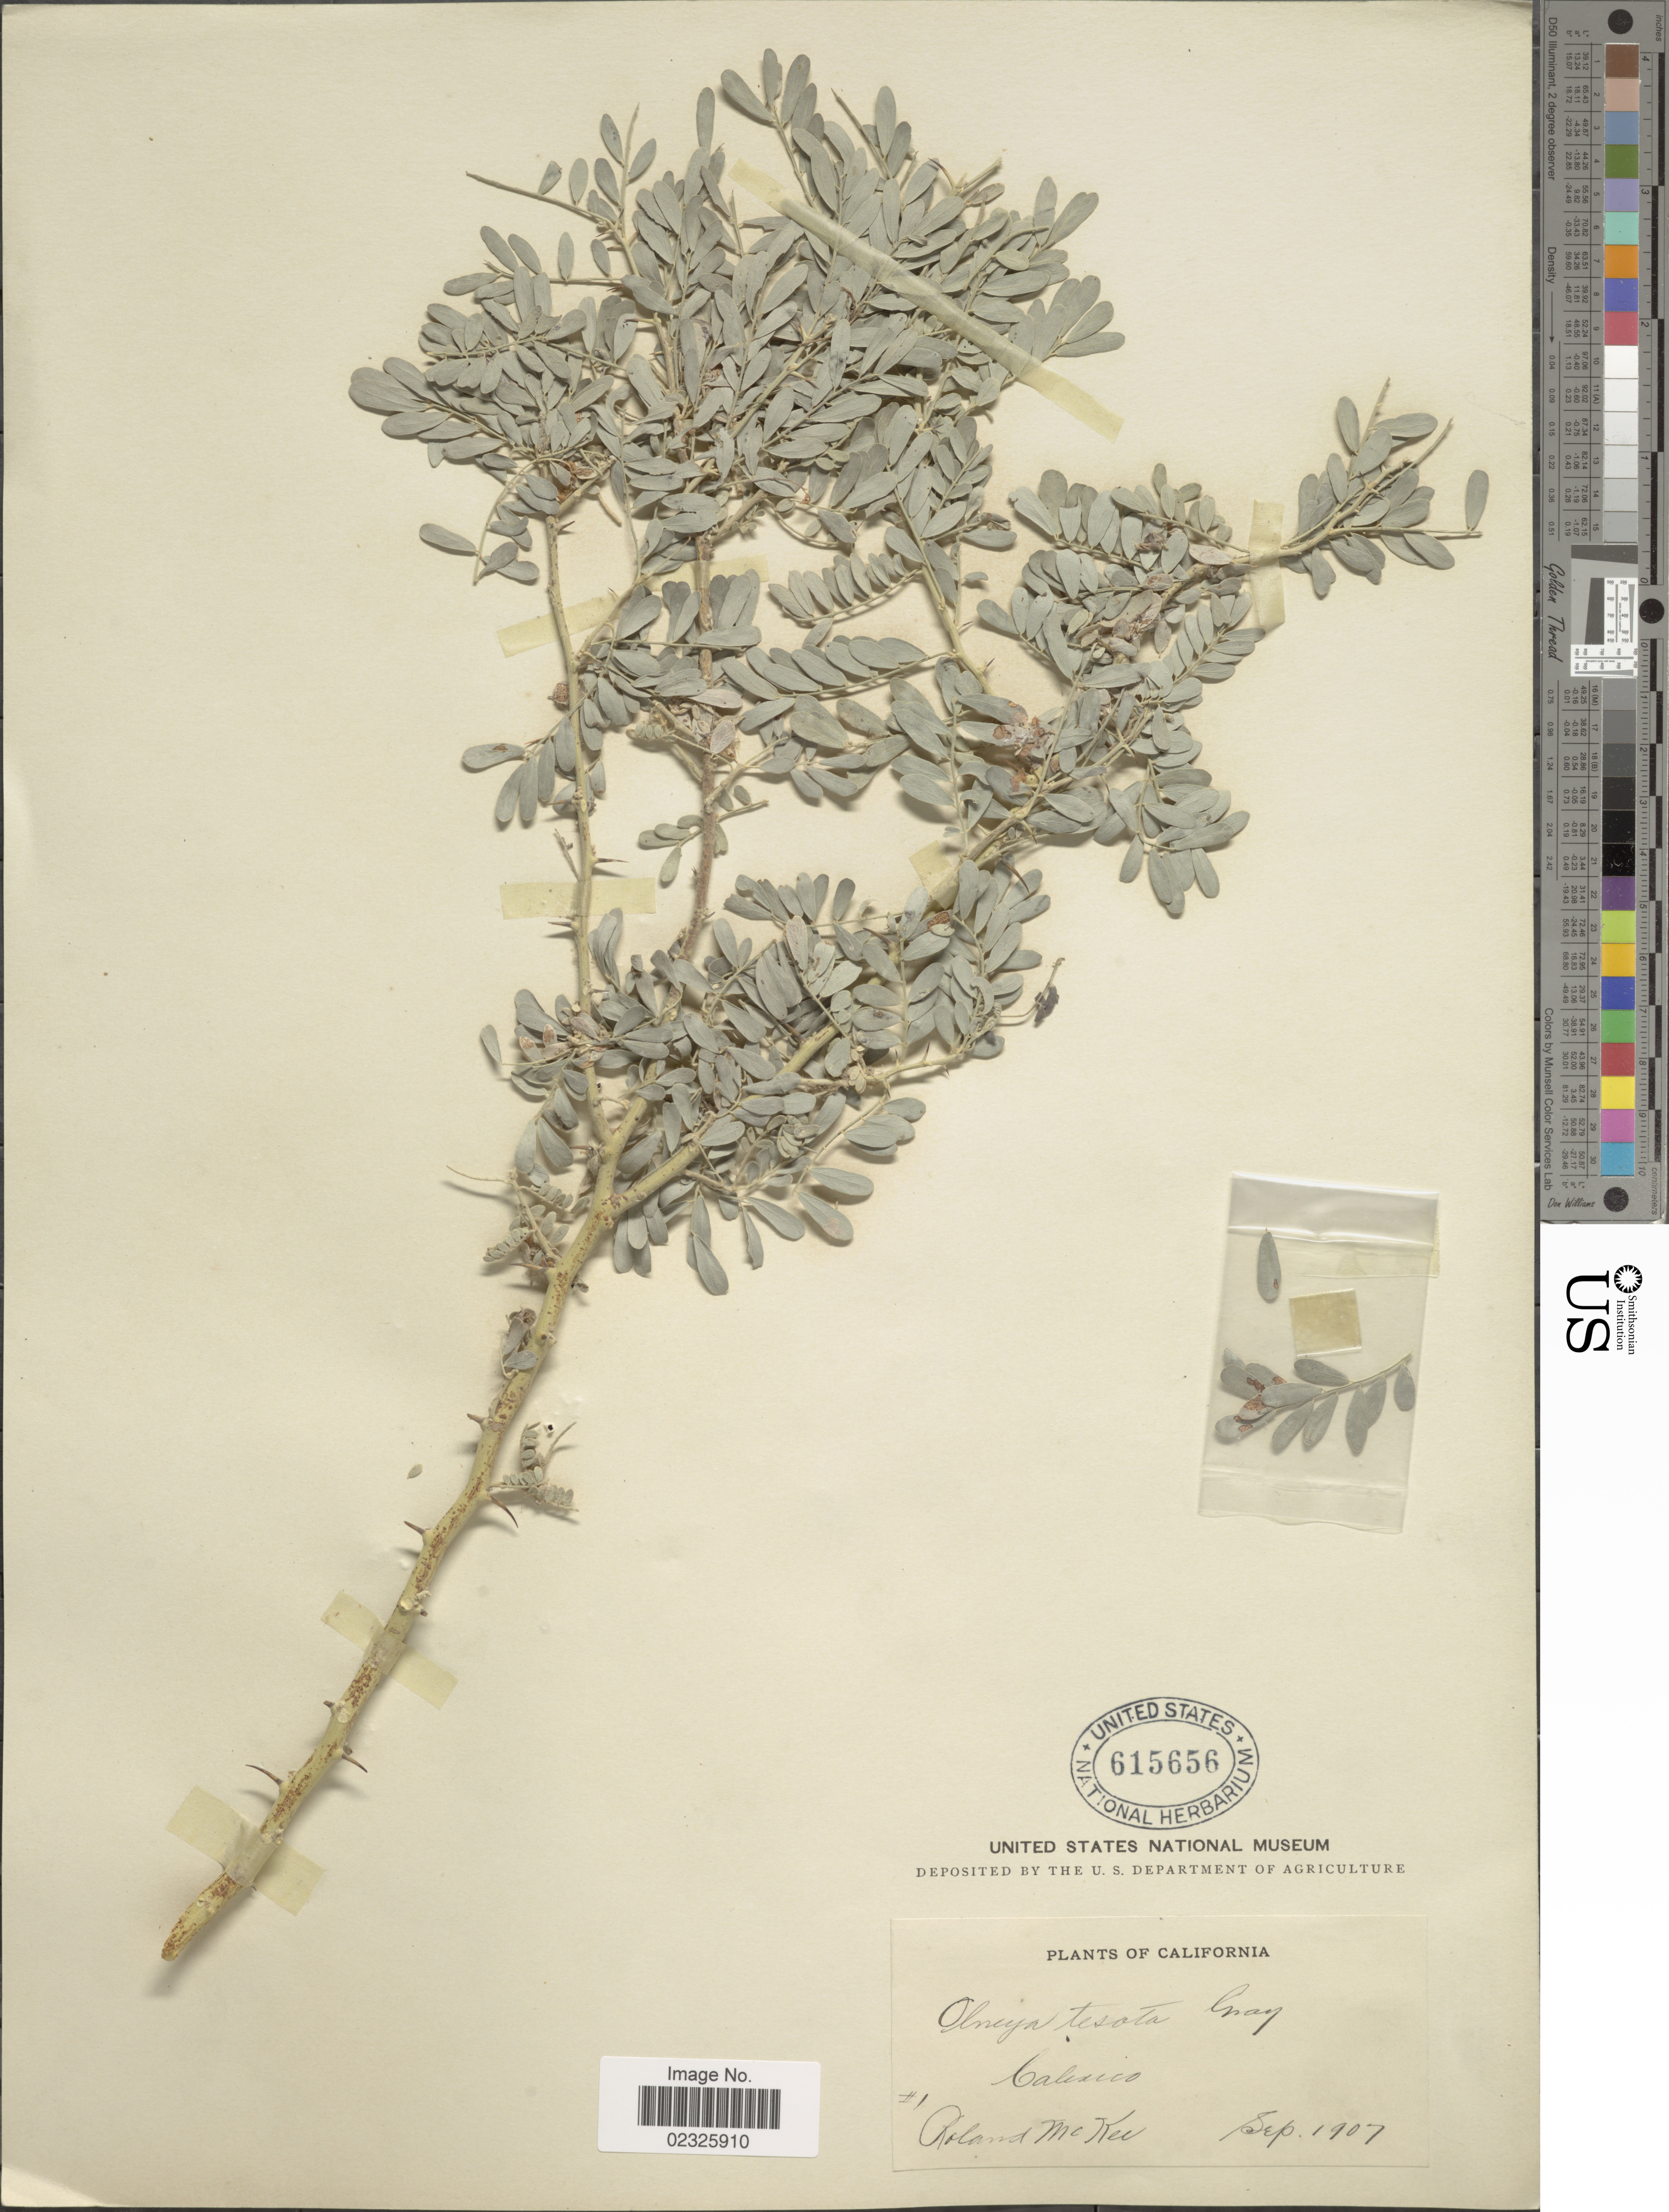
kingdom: Plantae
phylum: Tracheophyta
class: Magnoliopsida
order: Fabales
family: Fabaceae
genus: Olneya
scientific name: Olneya tesota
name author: A. Gray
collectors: R. Mckee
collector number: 1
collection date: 1907-09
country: United States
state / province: California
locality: Calexico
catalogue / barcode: US 615656